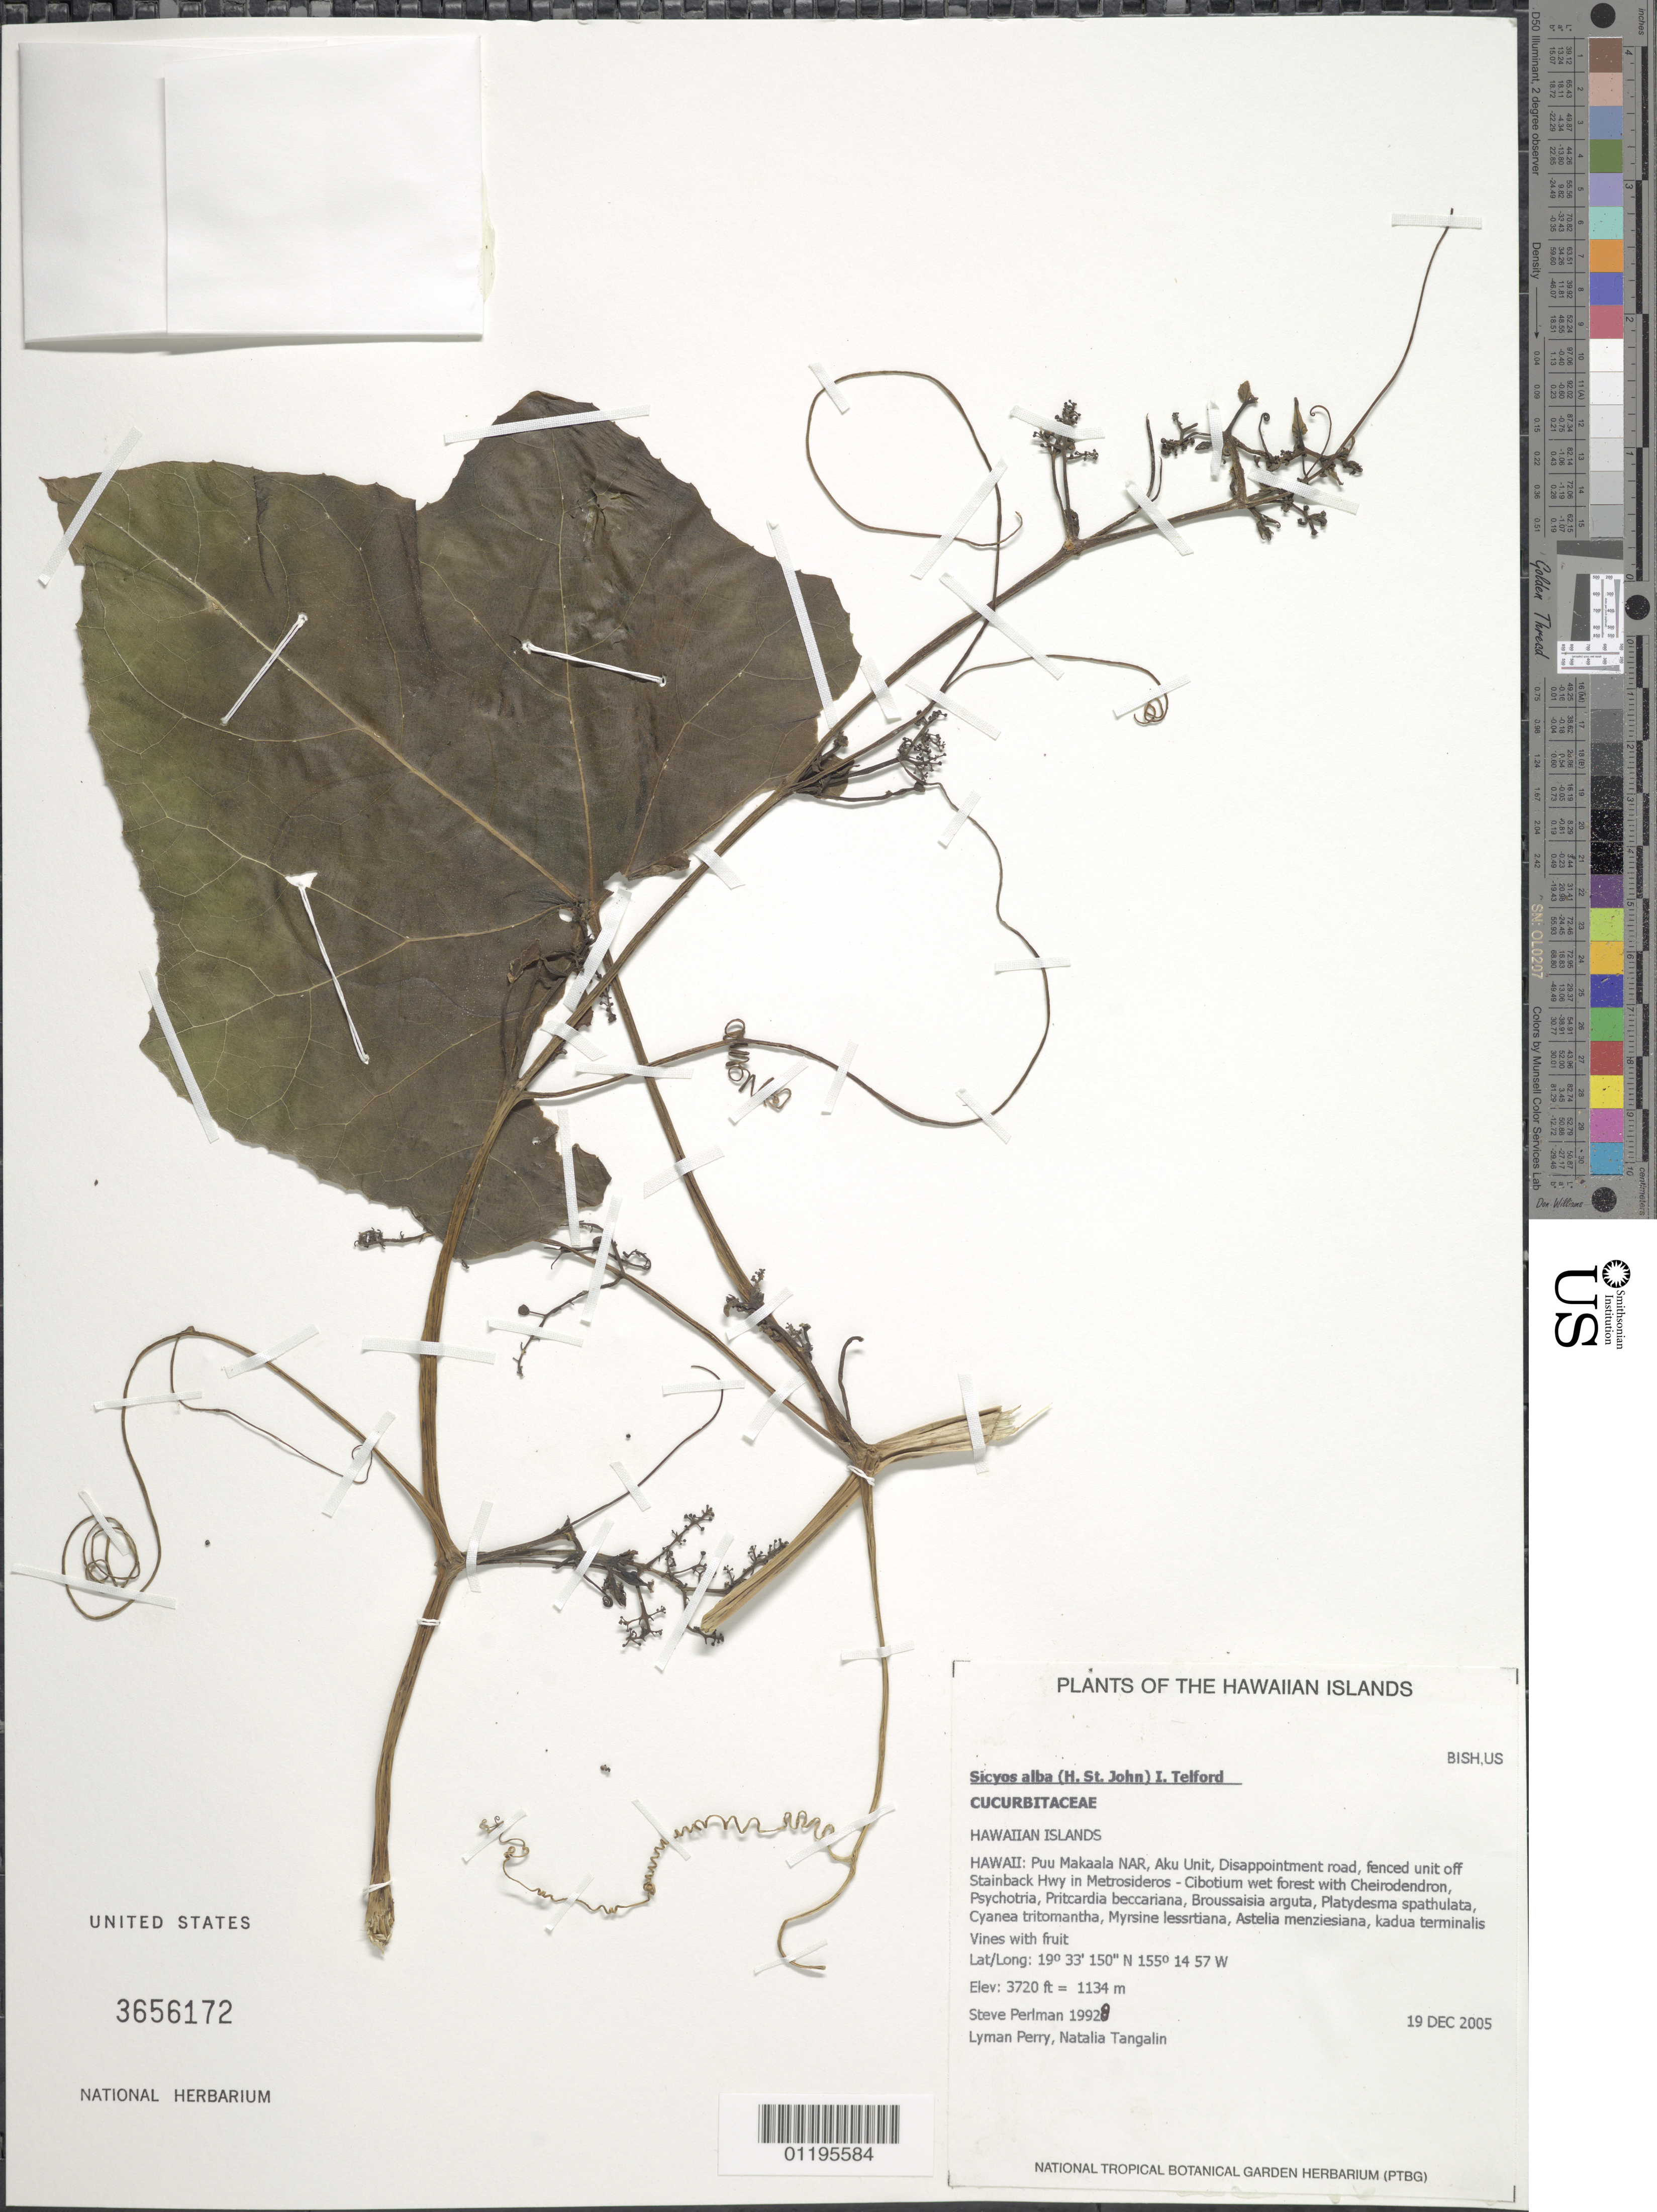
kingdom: Plantae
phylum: Tracheophyta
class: Magnoliopsida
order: Cucurbitales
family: Cucurbitaceae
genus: Sicyos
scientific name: Sicyos albus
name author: (H. St. John) I. Telford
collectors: S. P. Perlman, L. Perry & N. Tangalin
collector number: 19928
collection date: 2005-12-19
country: United States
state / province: Hawaii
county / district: Hawaii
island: Hawaii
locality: Pu'u Makaala NAR, Aku Unit, Disappointment road, fenced unit off Stainback Hwy.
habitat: Wet forest.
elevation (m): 1134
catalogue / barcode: US 3656172